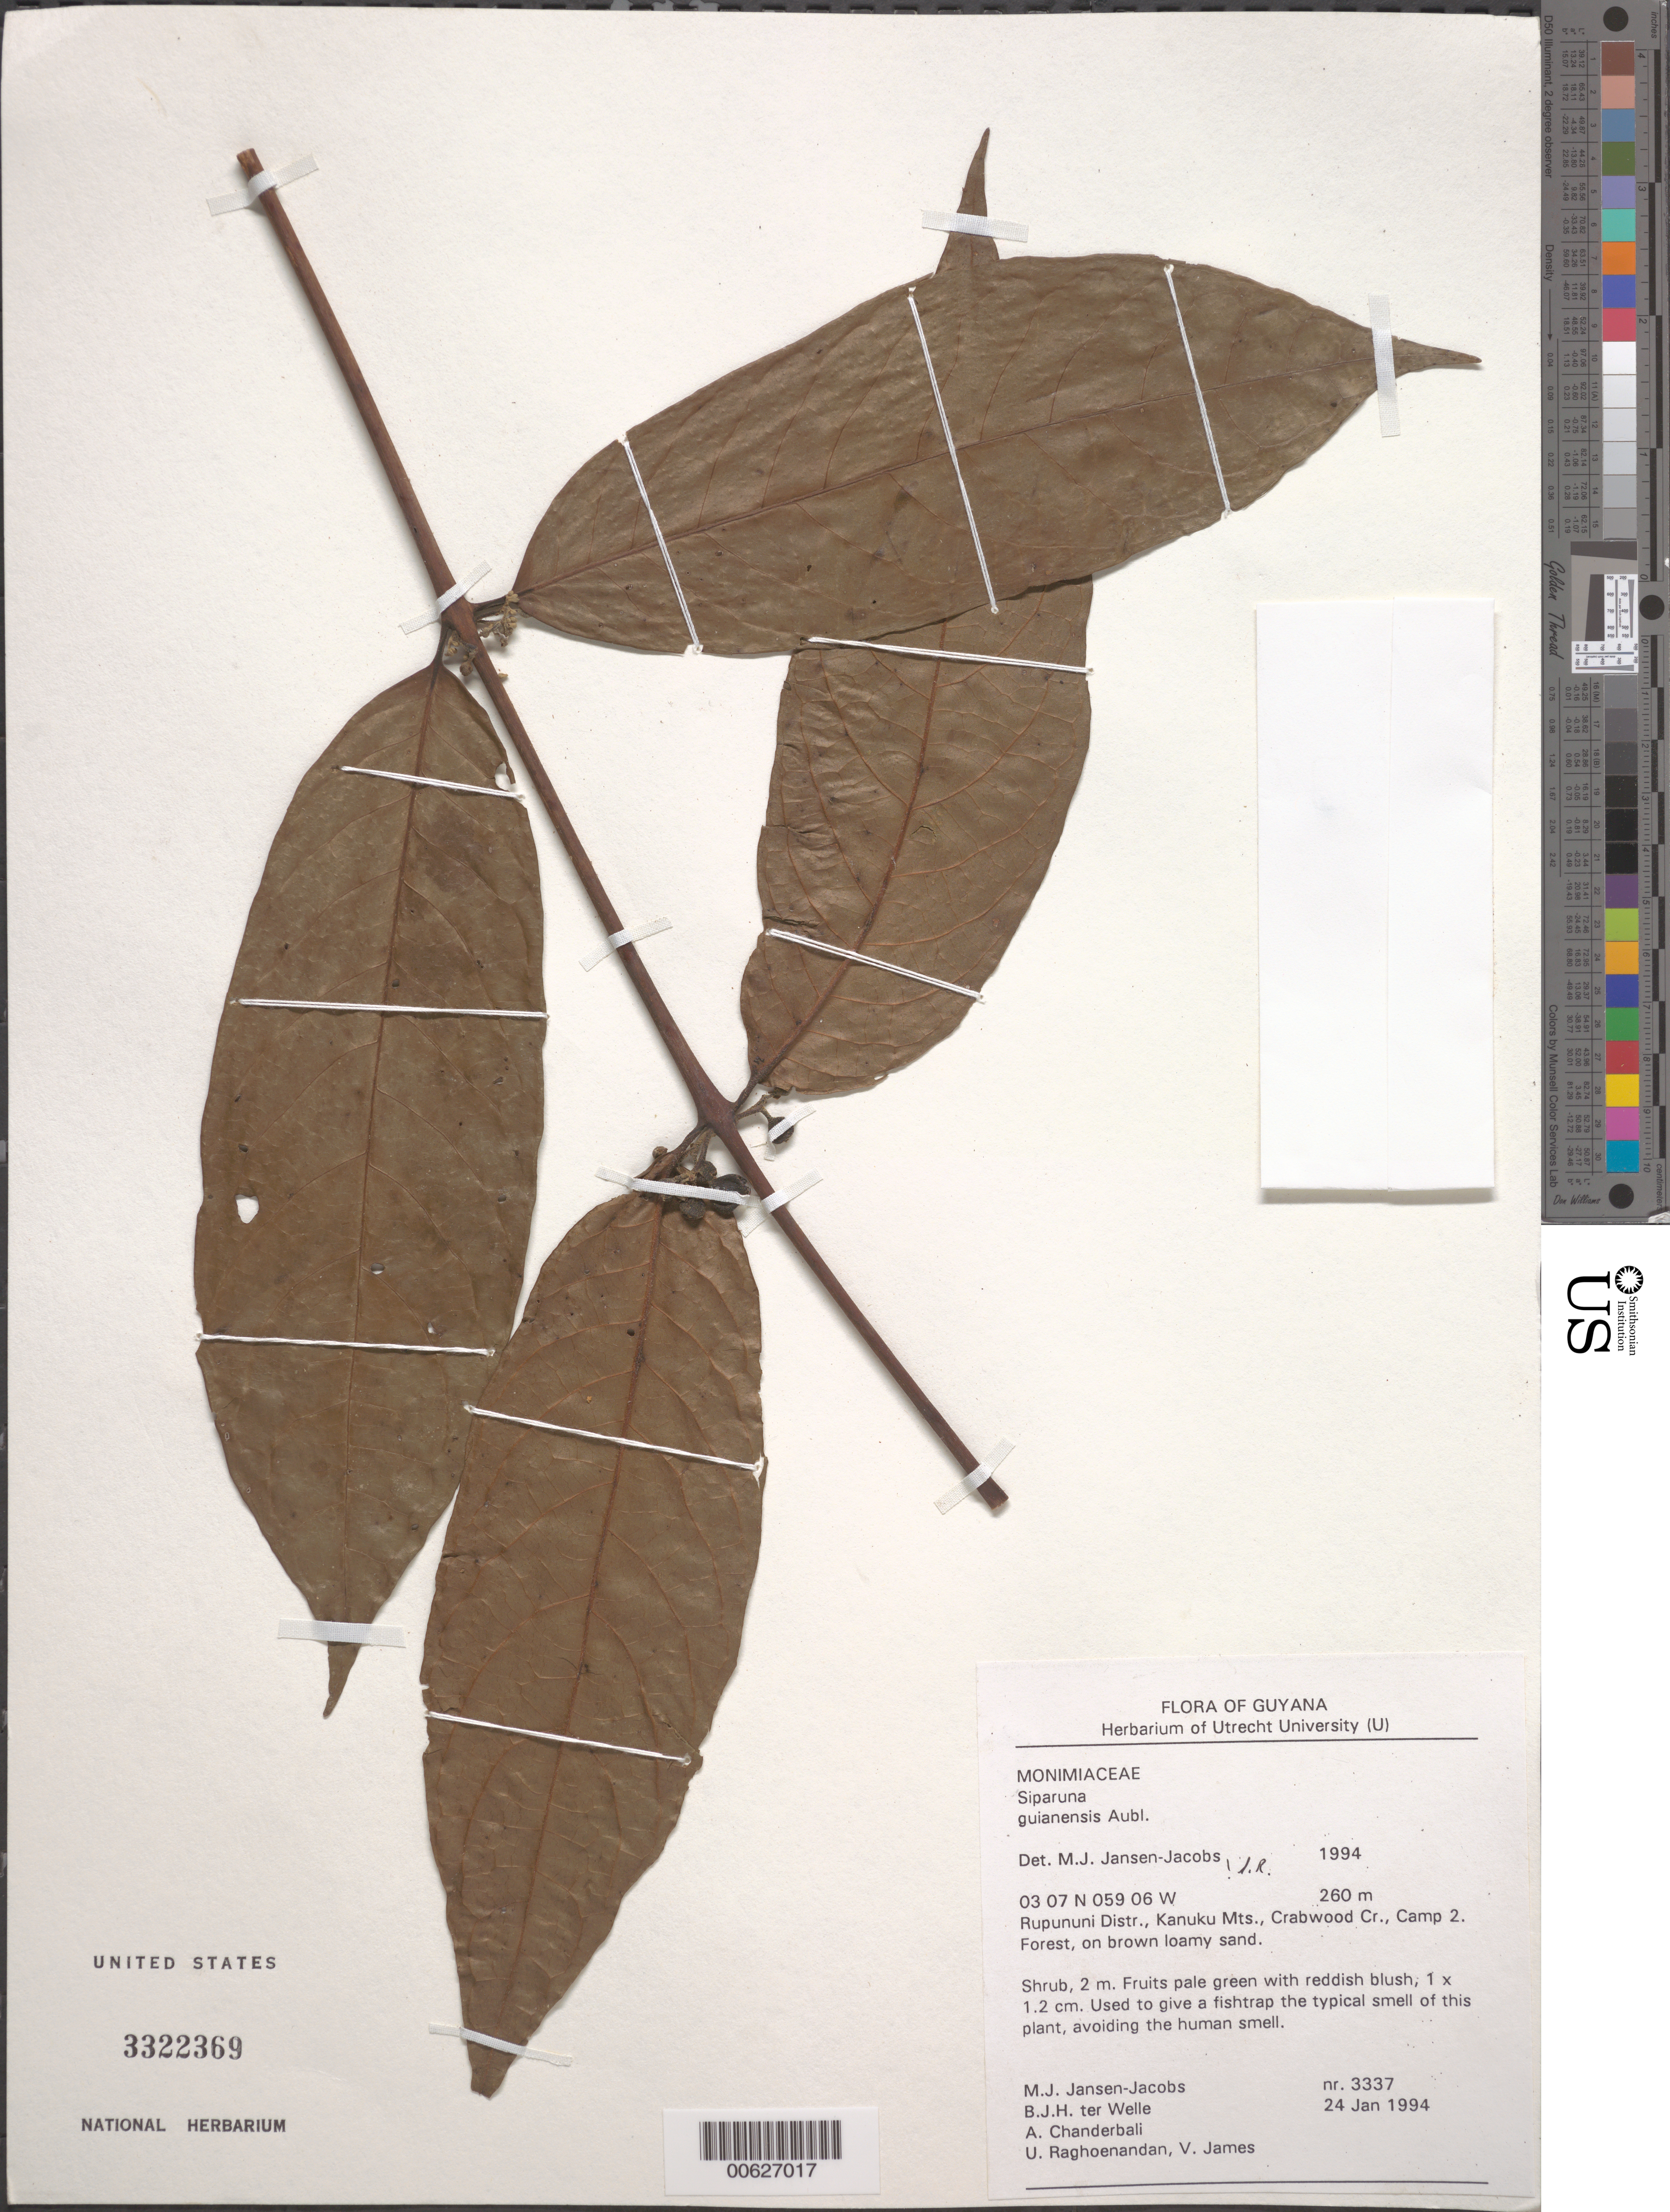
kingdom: Plantae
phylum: Tracheophyta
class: Magnoliopsida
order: Laurales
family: Siparunaceae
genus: Siparuna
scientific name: Siparuna guianensis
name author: Aubl.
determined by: Jansen-Jacobs, M. J., (U), Nationaal Herbarium Nederland, Utrecht University branch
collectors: M. J. Jansen-Jacobs, B. Welle, A. S. Chanderbali, U. Raghoenandan & V. James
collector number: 3337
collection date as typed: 24-Jan-94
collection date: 1994-01-24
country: Guyana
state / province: U. Takutu-U. Essequibo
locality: Crabwood Cr., Camp 2, Kanuku Mts., Rupununi District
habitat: Forest, on brown loamy sand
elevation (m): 260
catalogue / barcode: US 3322369